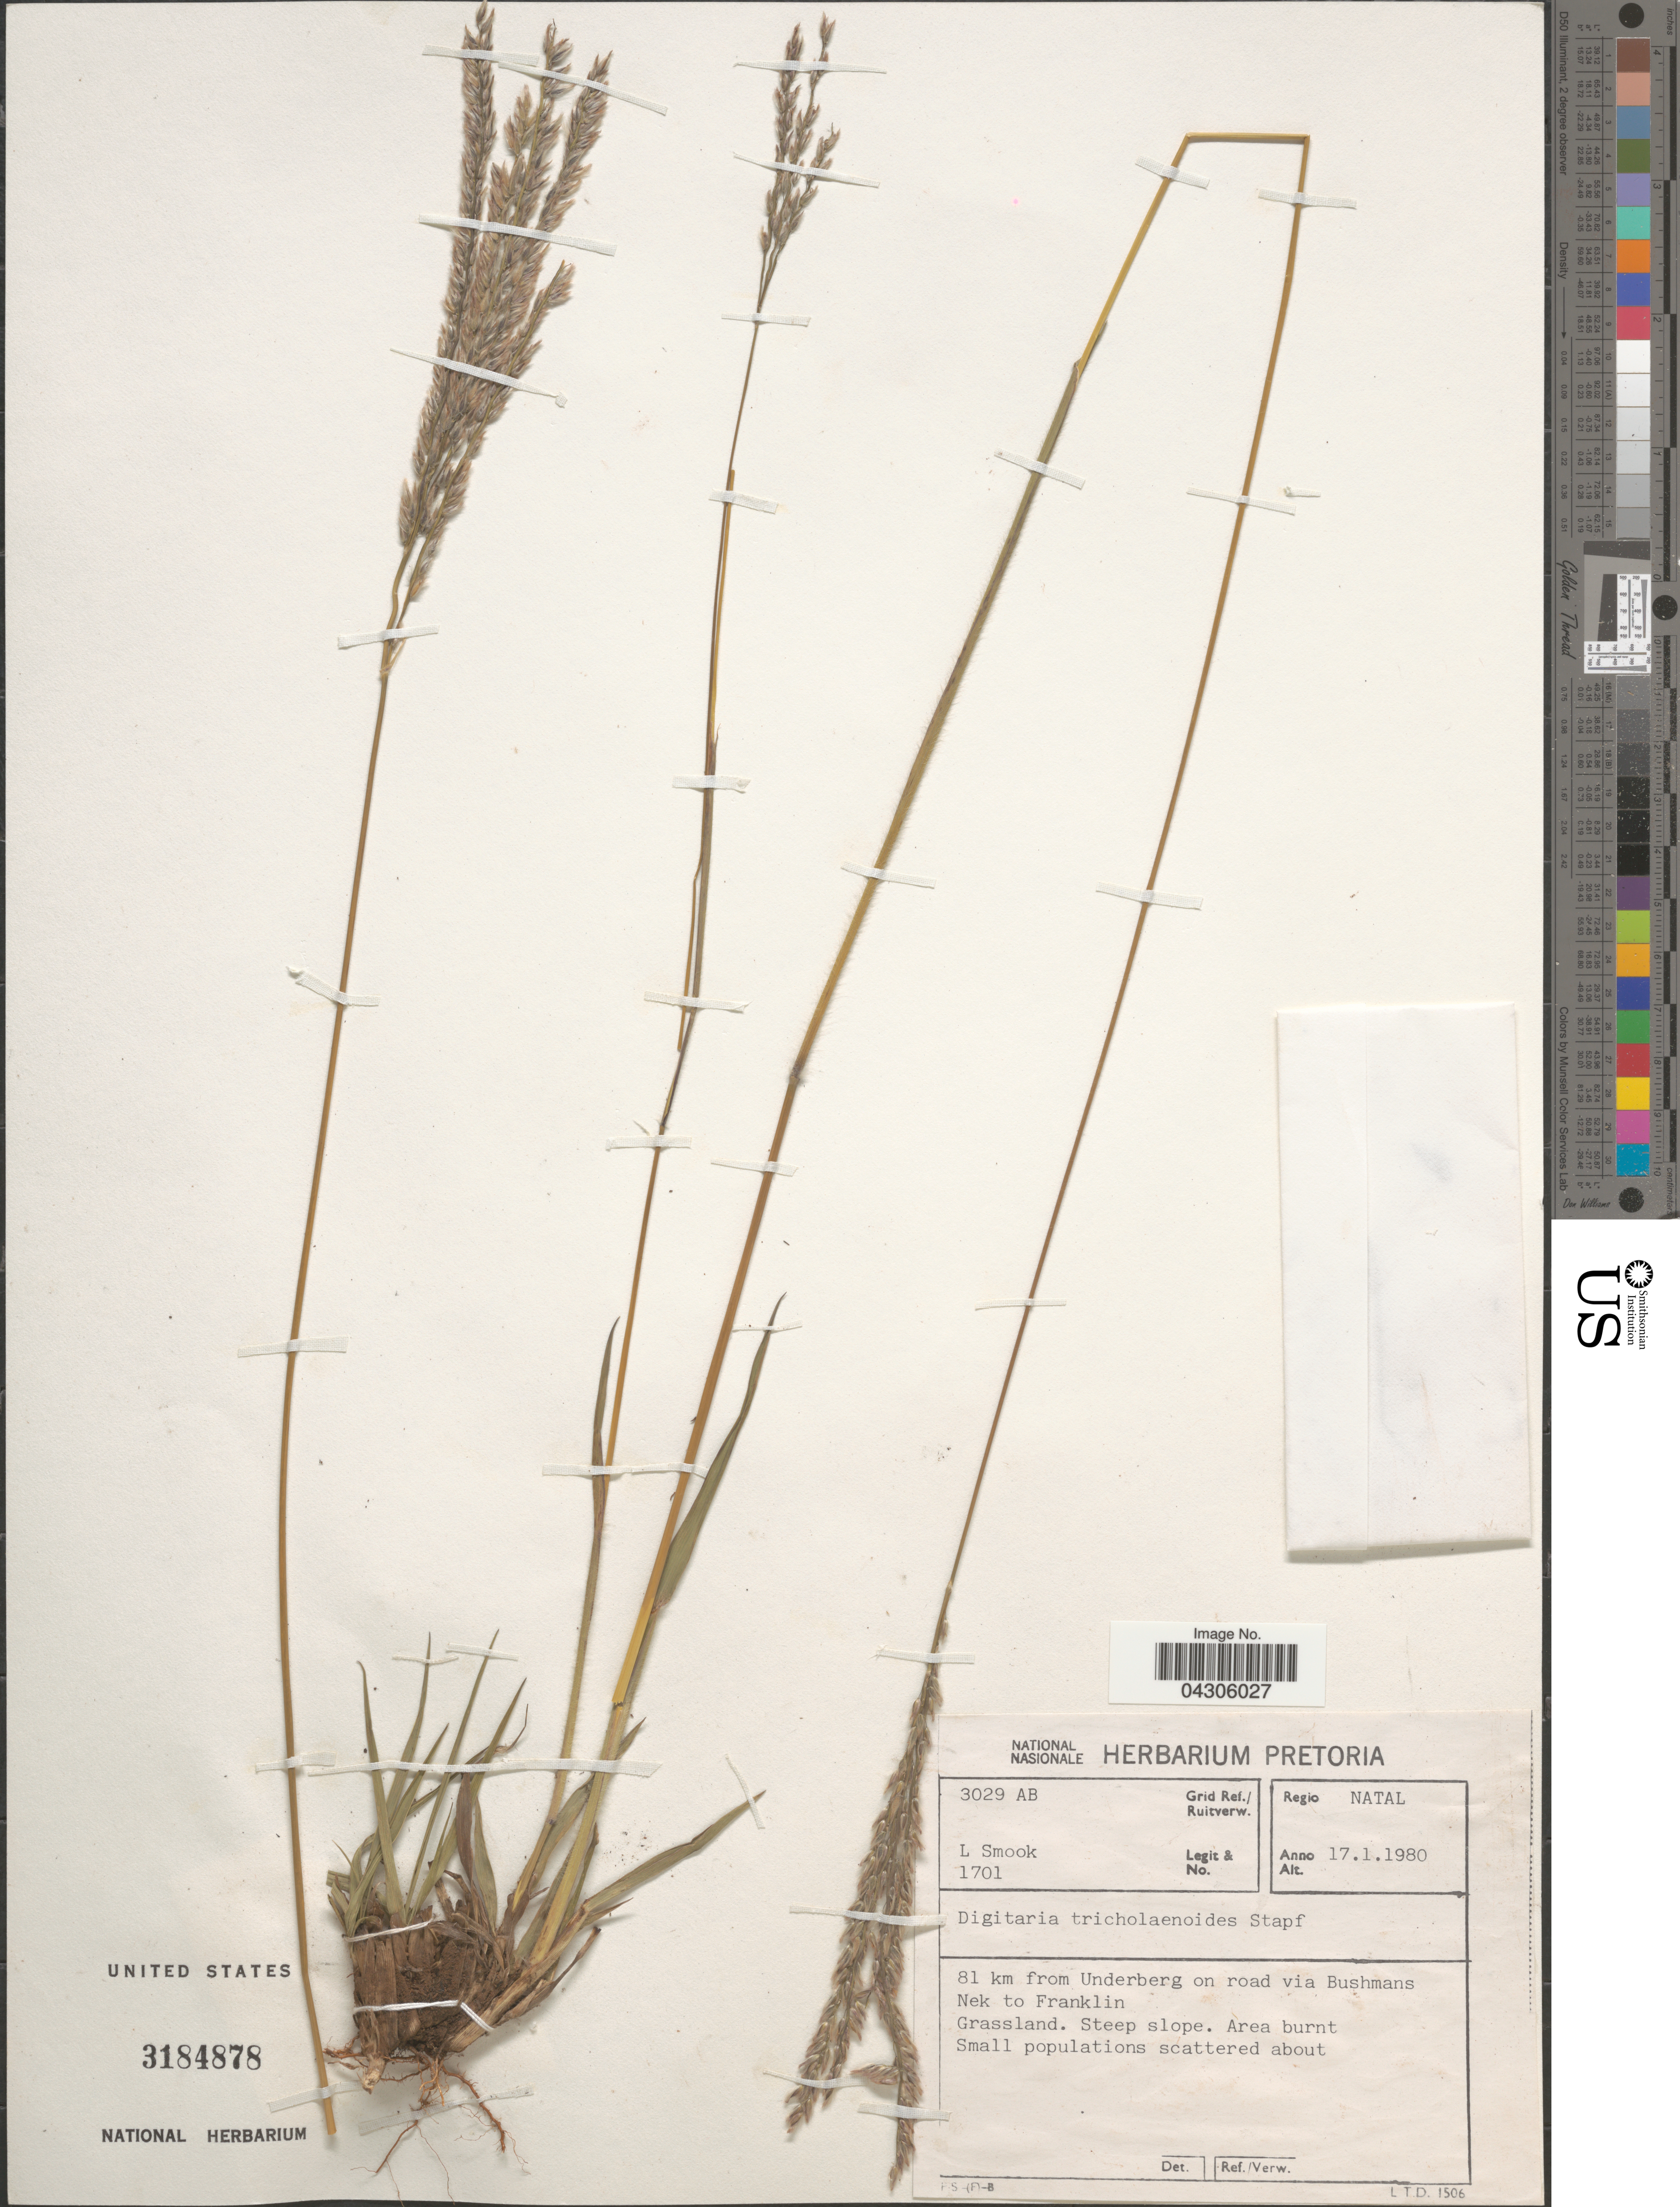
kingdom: Plantae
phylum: Tracheophyta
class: Liliopsida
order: Poales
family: Poaceae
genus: Digitaria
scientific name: Digitaria tricholaenoides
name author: Stapf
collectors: L. Smook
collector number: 1701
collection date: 1980-01-17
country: South Africa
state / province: KwaZulu-Natal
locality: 3029 AB Grid Ref./ Ruitverw. Regio Natal. 81 km from Underberg on road via Bushmans Nek to Franklin.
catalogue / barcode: US 3184878